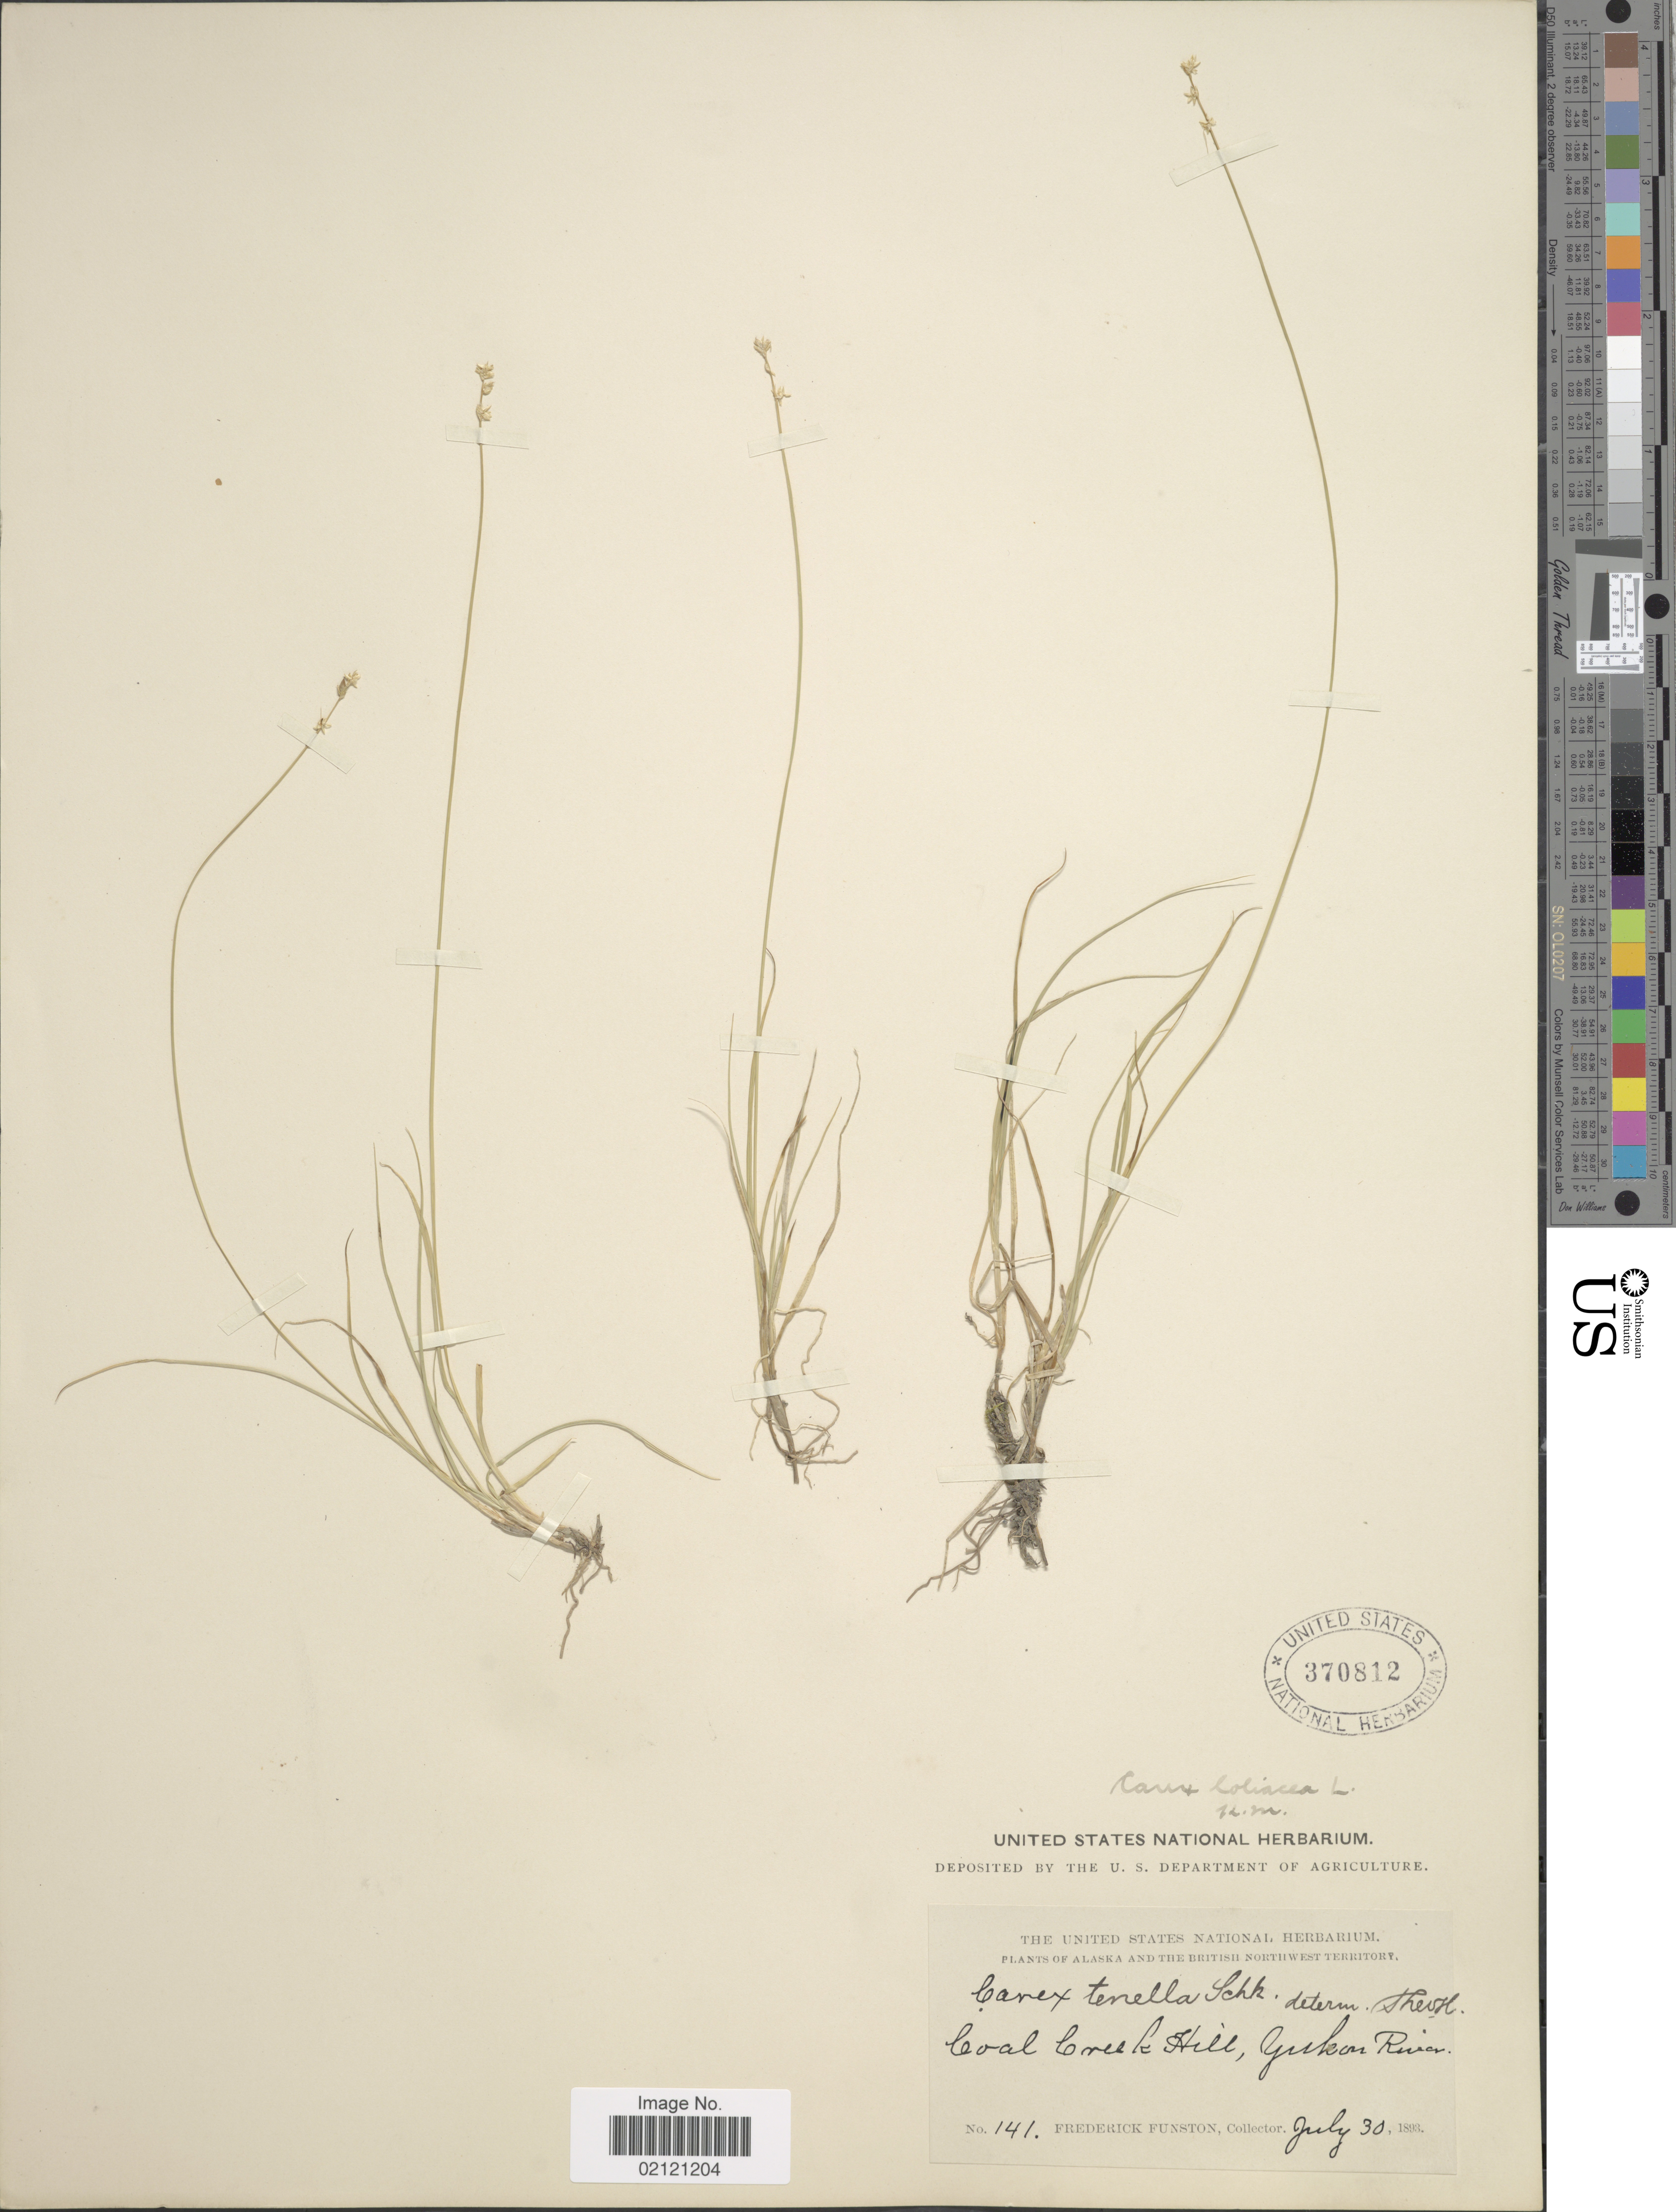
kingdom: Plantae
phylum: Tracheophyta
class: Liliopsida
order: Poales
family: Cyperaceae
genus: Carex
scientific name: Carex loliacea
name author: L.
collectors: F. Funston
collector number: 141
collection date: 1893-07-30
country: United States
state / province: Alaska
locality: Alaska and the British Northwest Territories, Coal Creek Hill, Yukon River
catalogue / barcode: US 370812